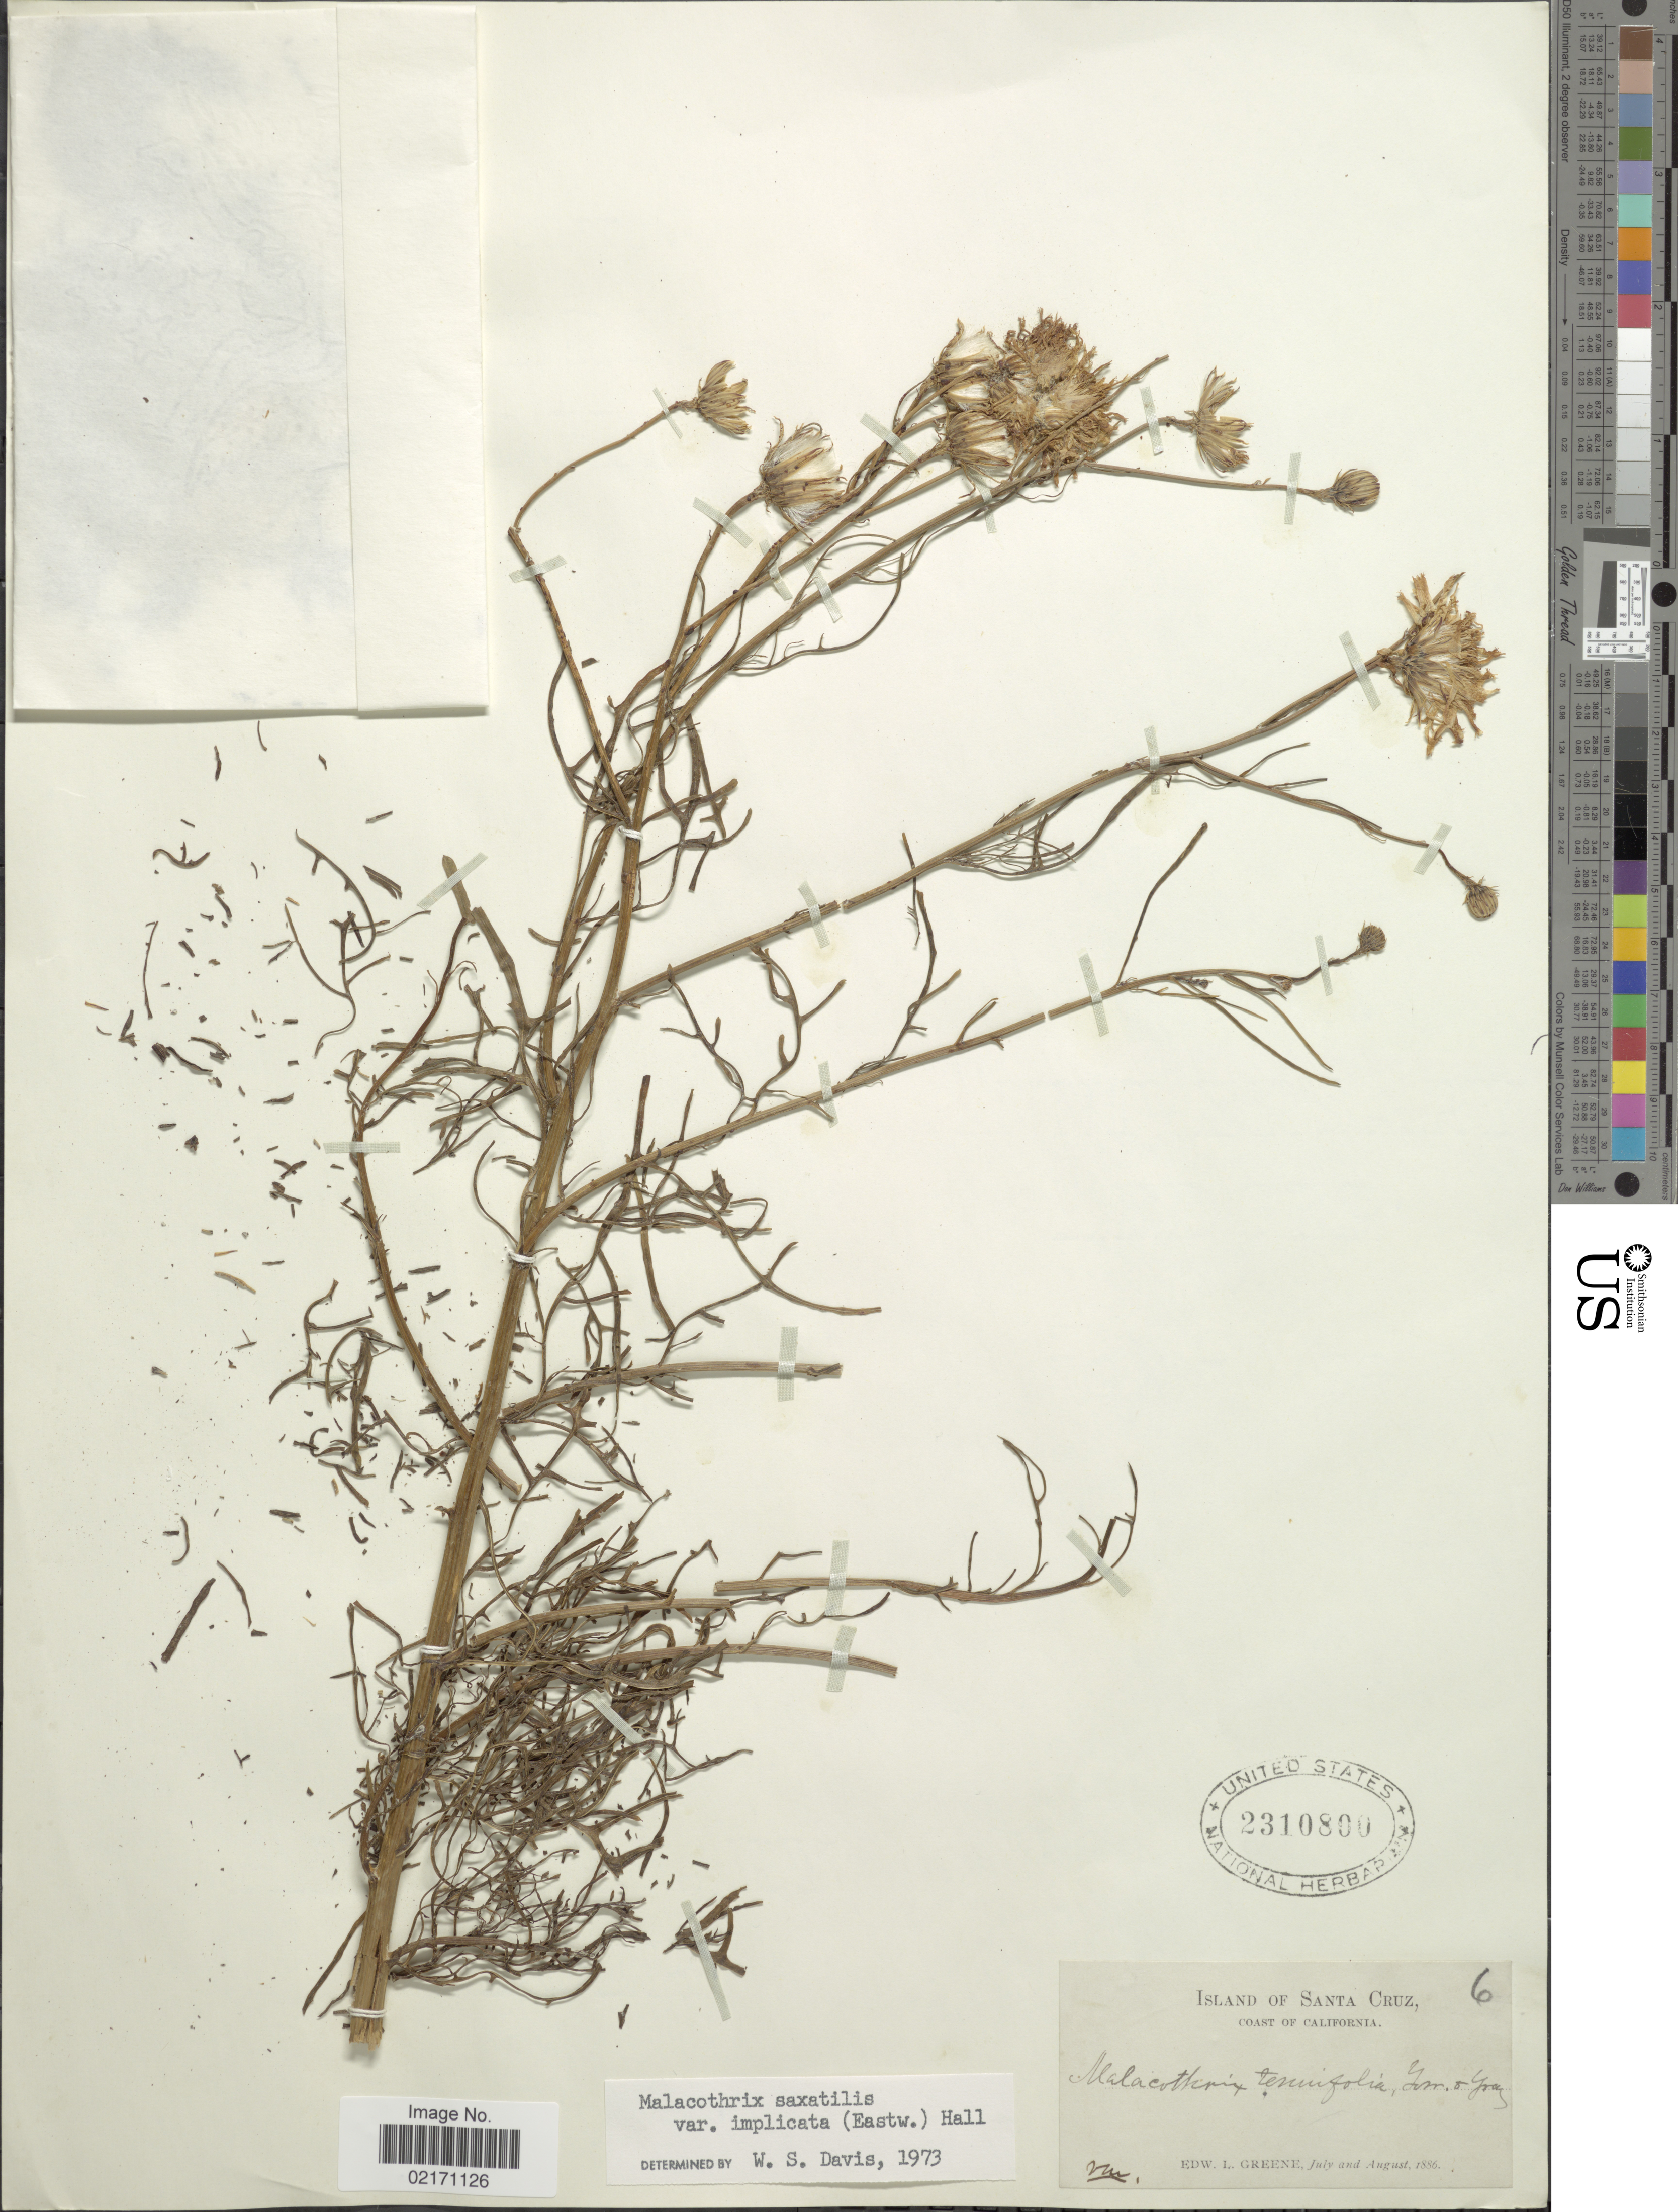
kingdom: Plantae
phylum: Tracheophyta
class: Magnoliopsida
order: Asterales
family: Asteraceae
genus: Malacothrix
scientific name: Malacothrix saxatilis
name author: Torr. & A. Gray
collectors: E. L. Greene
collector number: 6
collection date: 1886-07/1886-08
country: United States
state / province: California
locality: Island of Santa Cruz, Coast of California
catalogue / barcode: US 2310800